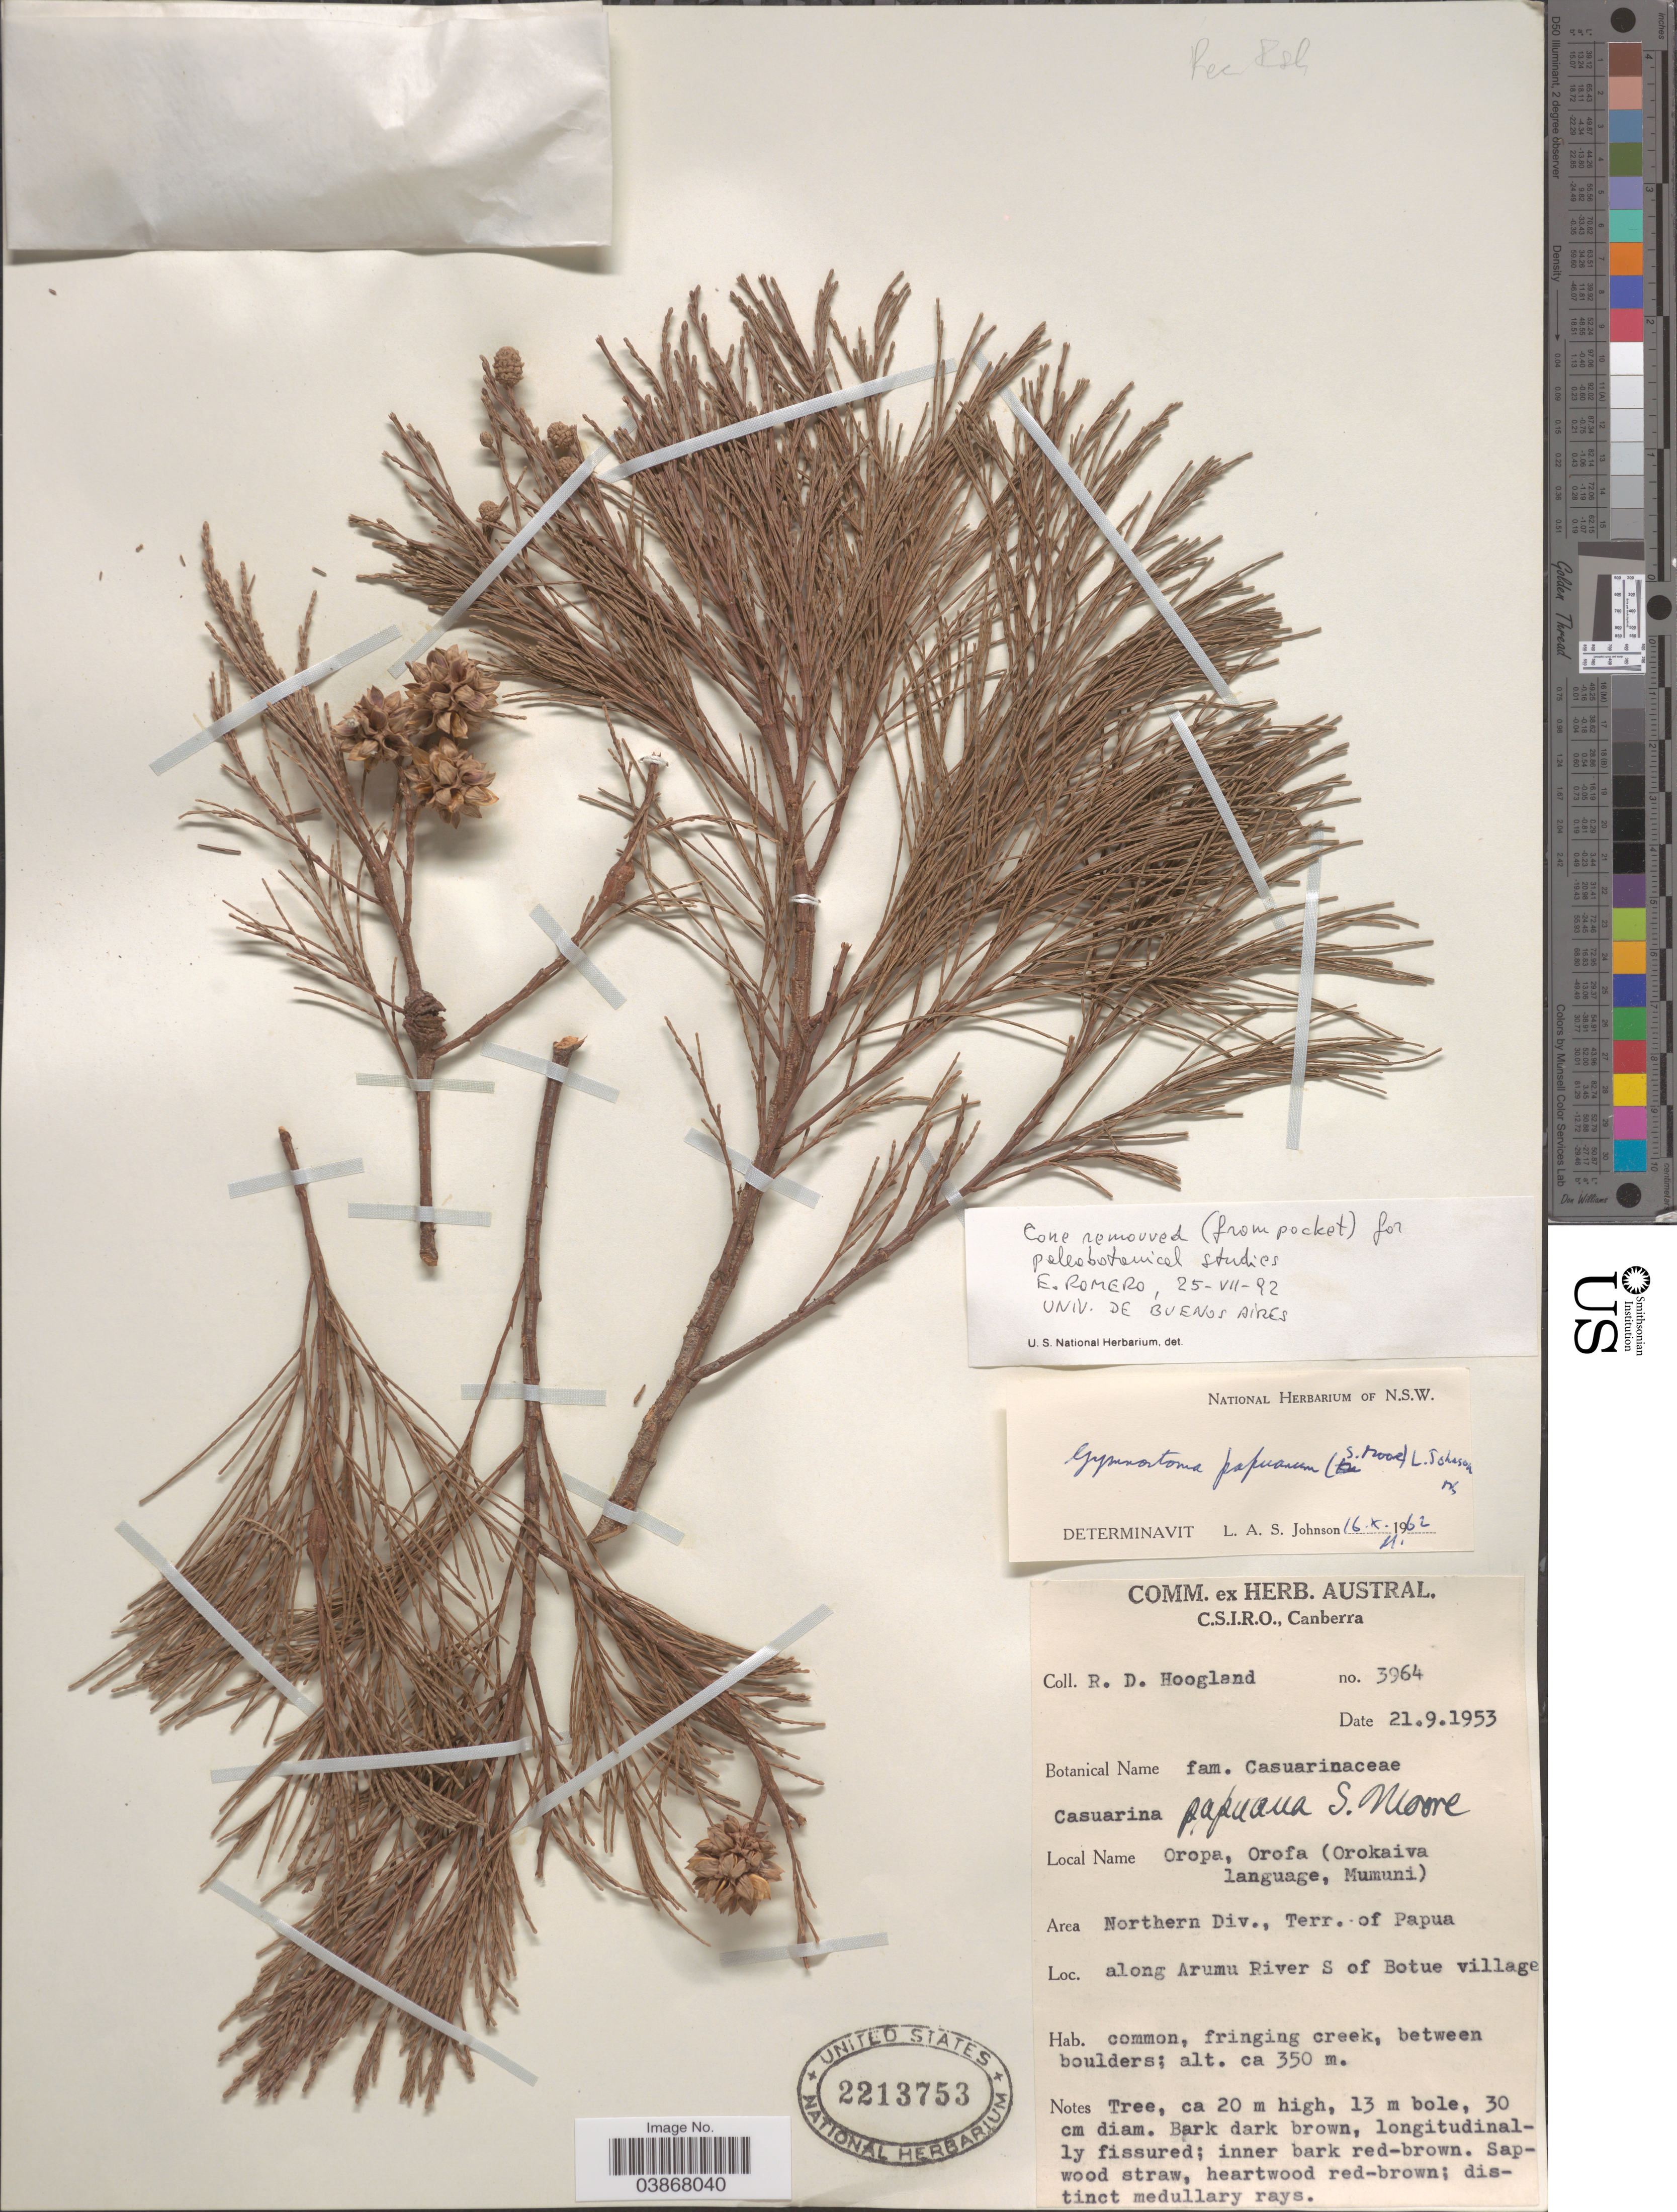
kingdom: Plantae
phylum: Tracheophyta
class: Magnoliopsida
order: Fagales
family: Casuarinaceae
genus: Gymnostoma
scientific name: Gymnostoma papuanum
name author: (S. Moore) L.A.S. Johnson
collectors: R. D. Hoogland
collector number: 3964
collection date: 1953-09-21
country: Papua New Guinea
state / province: Northern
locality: Area Northern Div., Terr. of Papua. Along Arumu River S of Botue village.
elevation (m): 350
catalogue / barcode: US 2213753